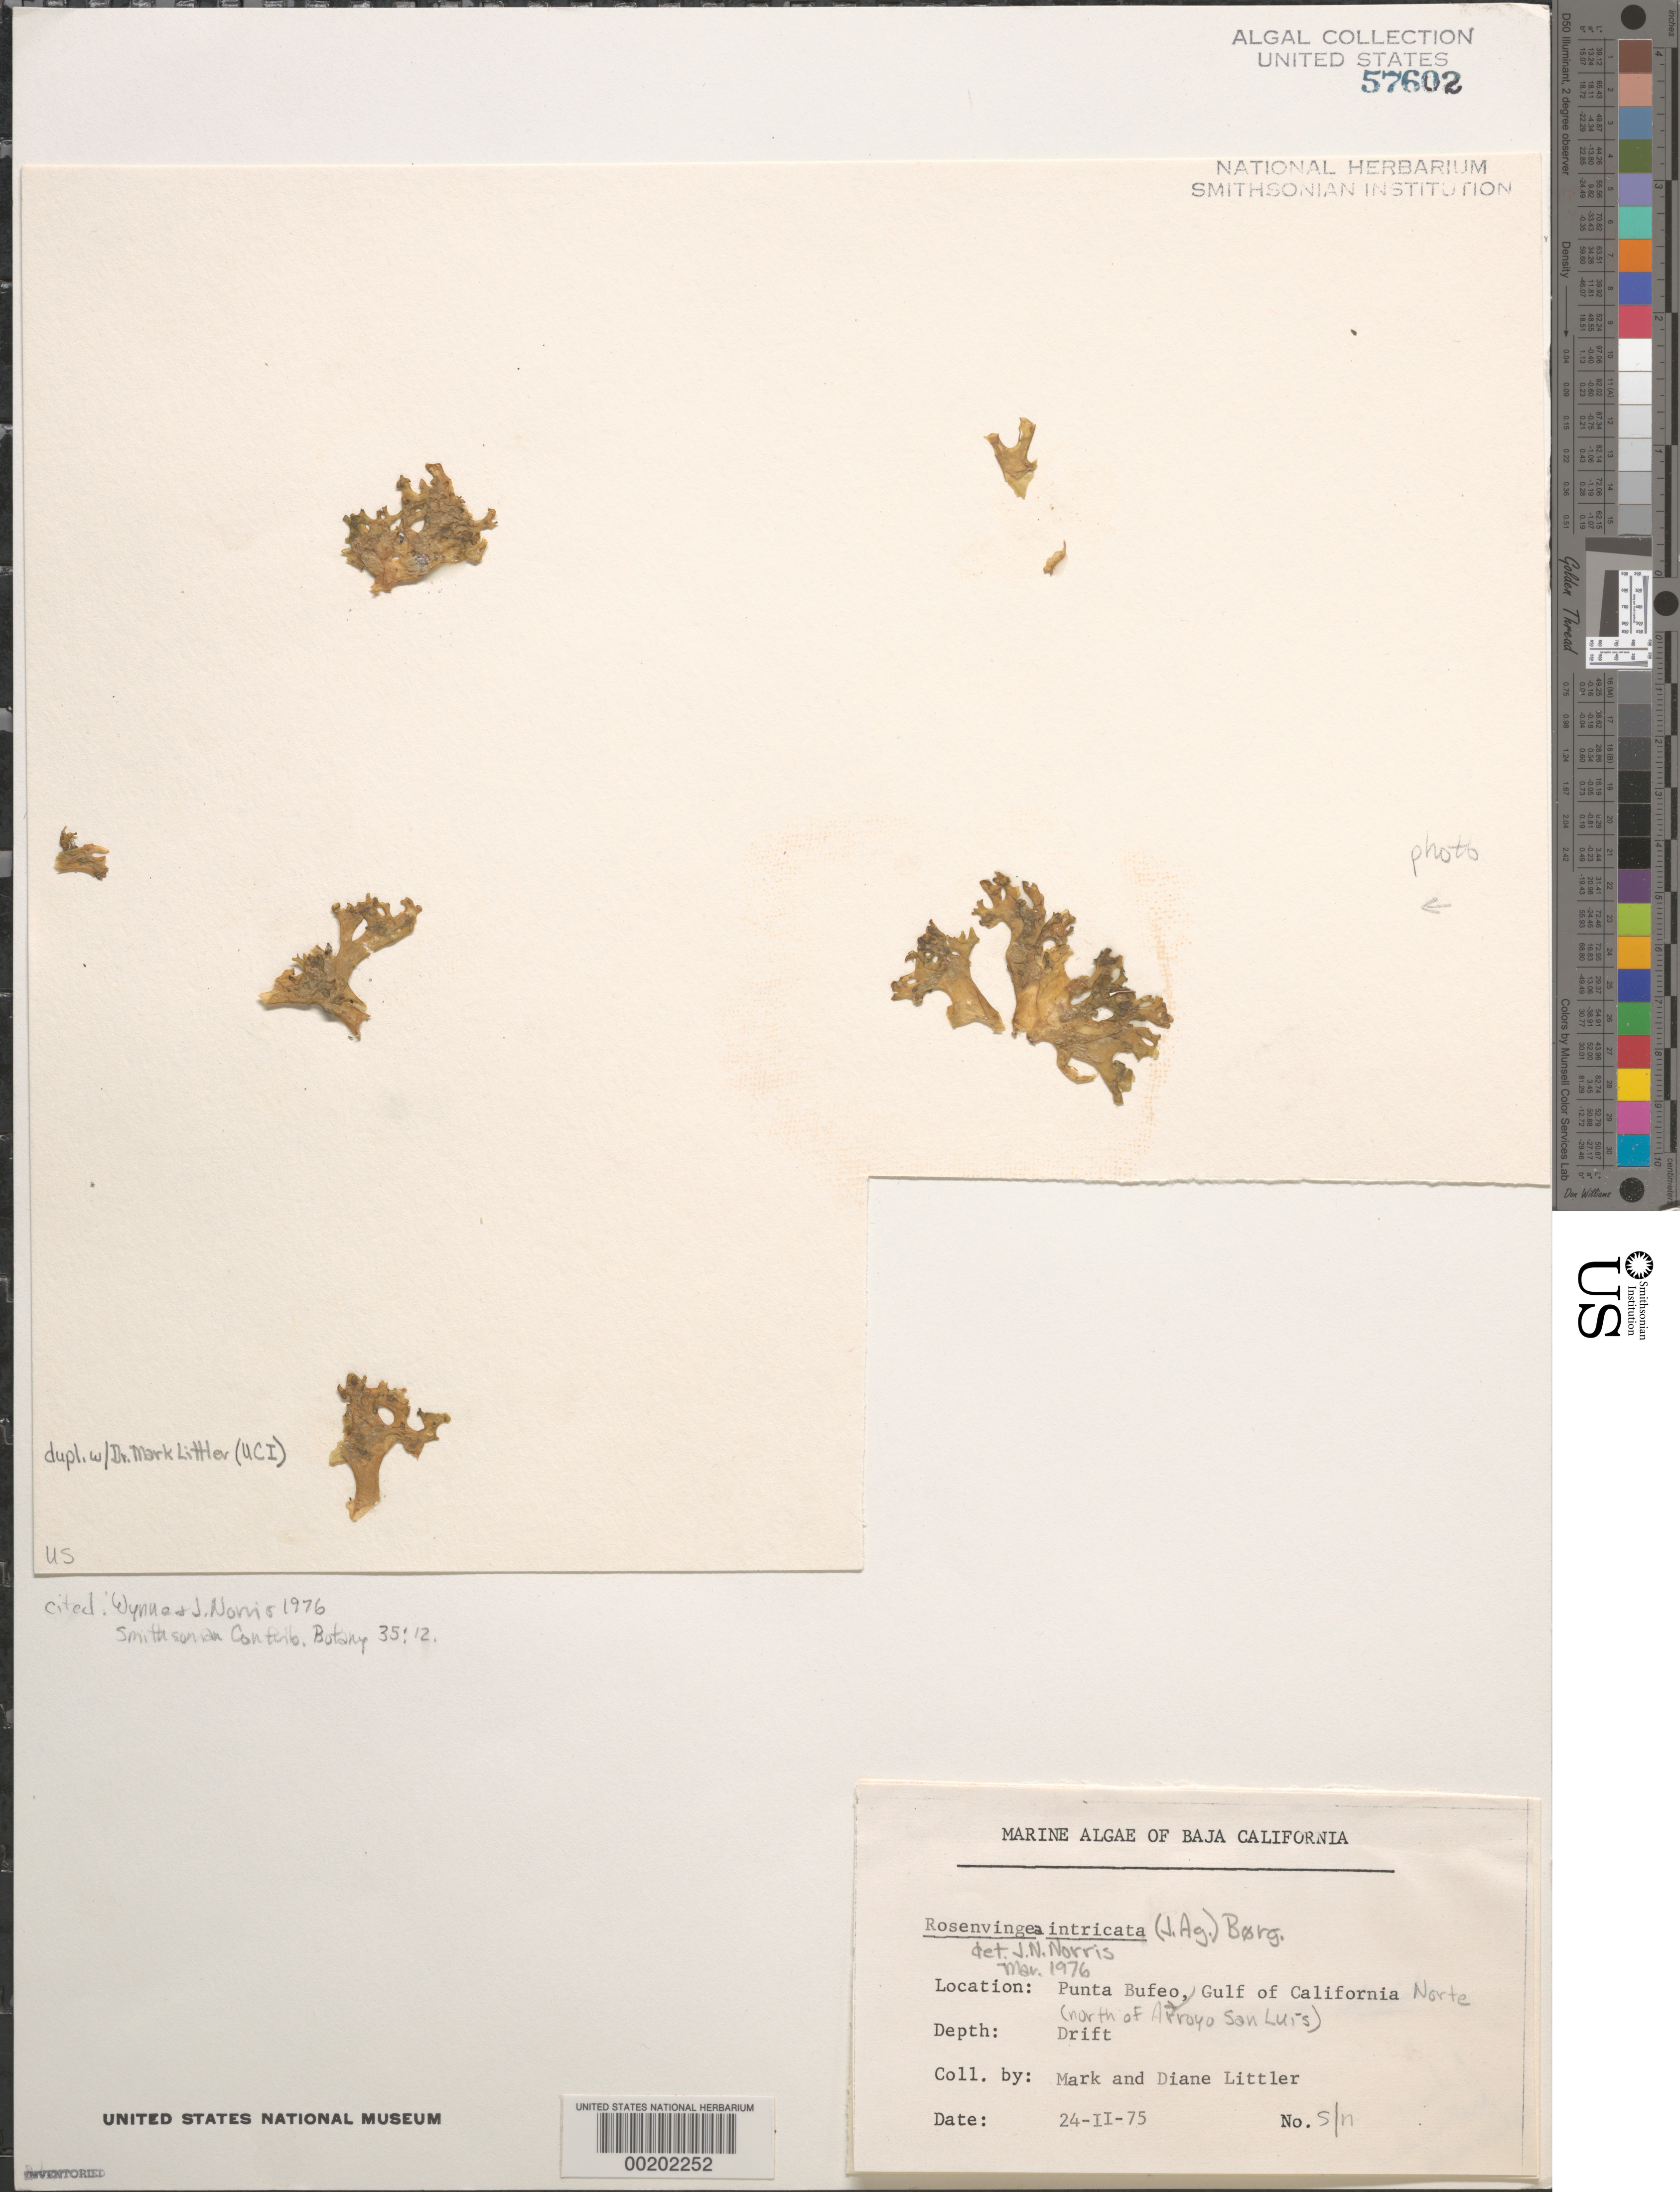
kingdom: Chromista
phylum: Ochrophyta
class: Phaeophyceae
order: Scytosiphonales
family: Scytosiphonaceae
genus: Rosenvingea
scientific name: Rosenvingea endiviifolia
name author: (Martius) M.J. Wynne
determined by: Algae name updating Project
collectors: M. M. Littler & D. S. Littler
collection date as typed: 24 Feb 1975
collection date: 1975-02-24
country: Mexico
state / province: Baja California Norte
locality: Punta Bufeo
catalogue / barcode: US 57602